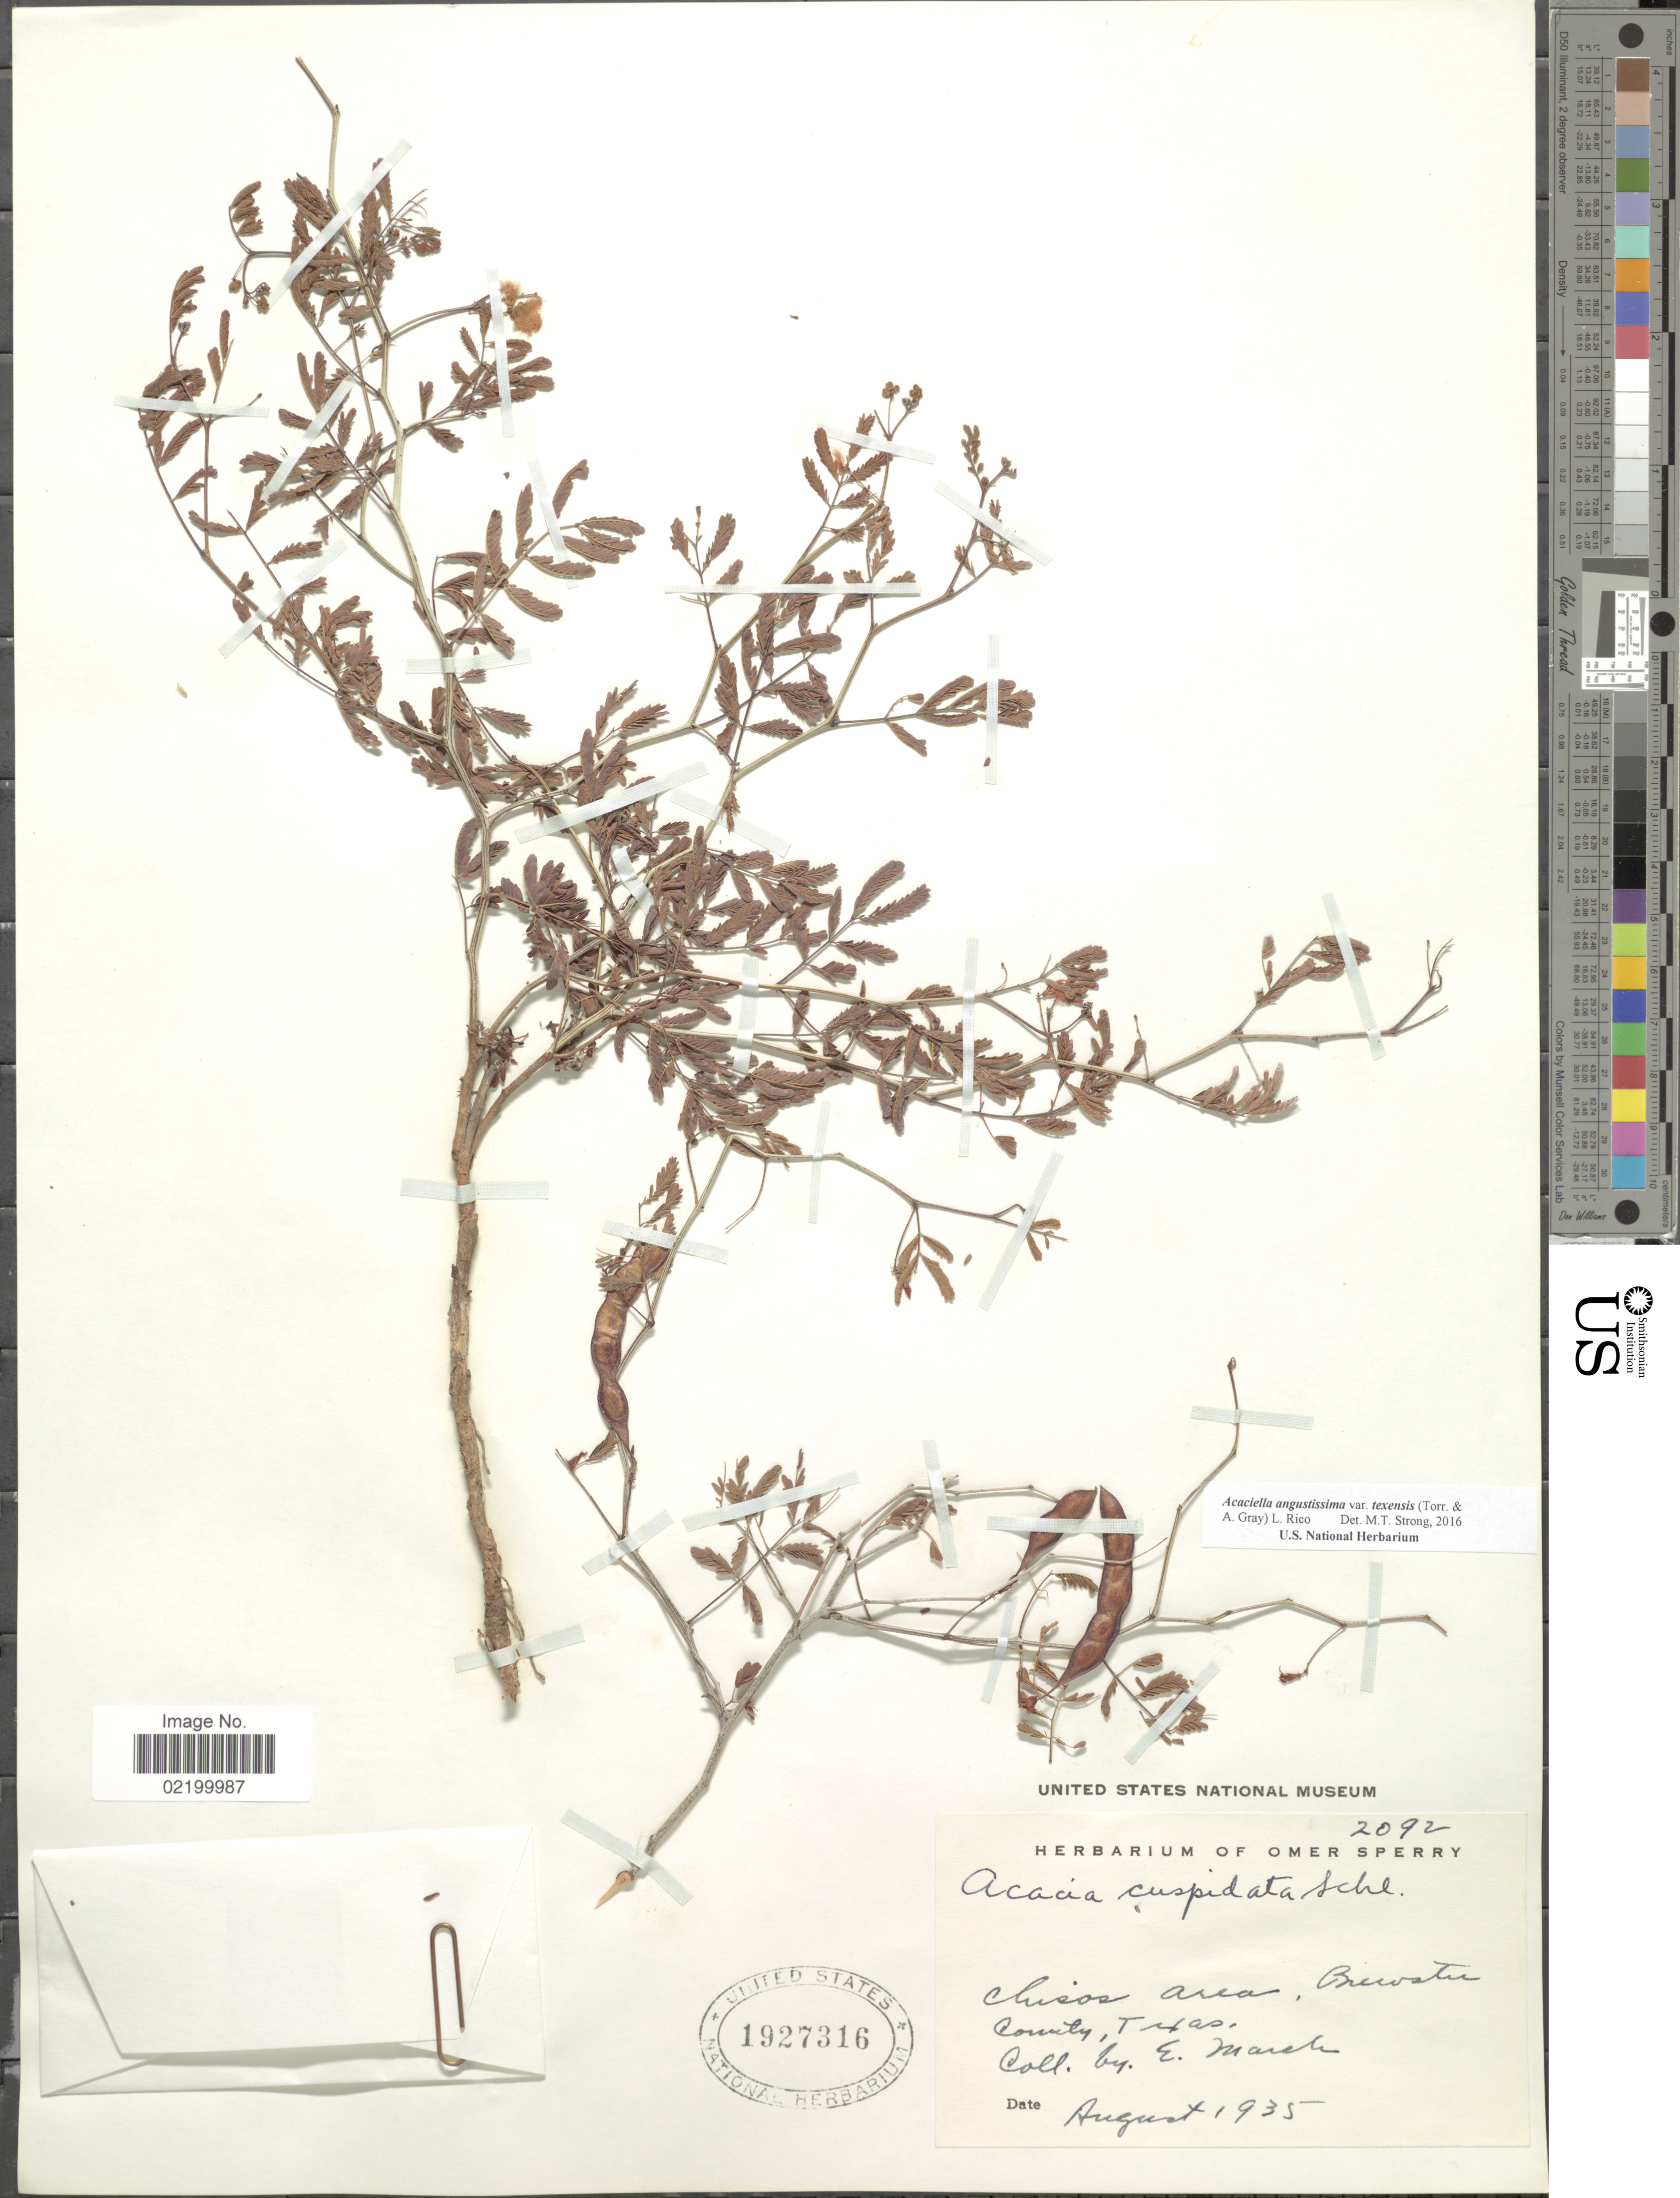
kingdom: Plantae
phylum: Tracheophyta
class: Magnoliopsida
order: Fabales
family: Fabaceae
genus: Acaciella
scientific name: Acaciella angustissima var. texensis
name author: (Nutt. ex Torr. & A. Gray) L. Rico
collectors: E. Marsh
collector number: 2092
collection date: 1935-08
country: United States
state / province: Texas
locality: Chisos area, Brewster County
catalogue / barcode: US 1927316